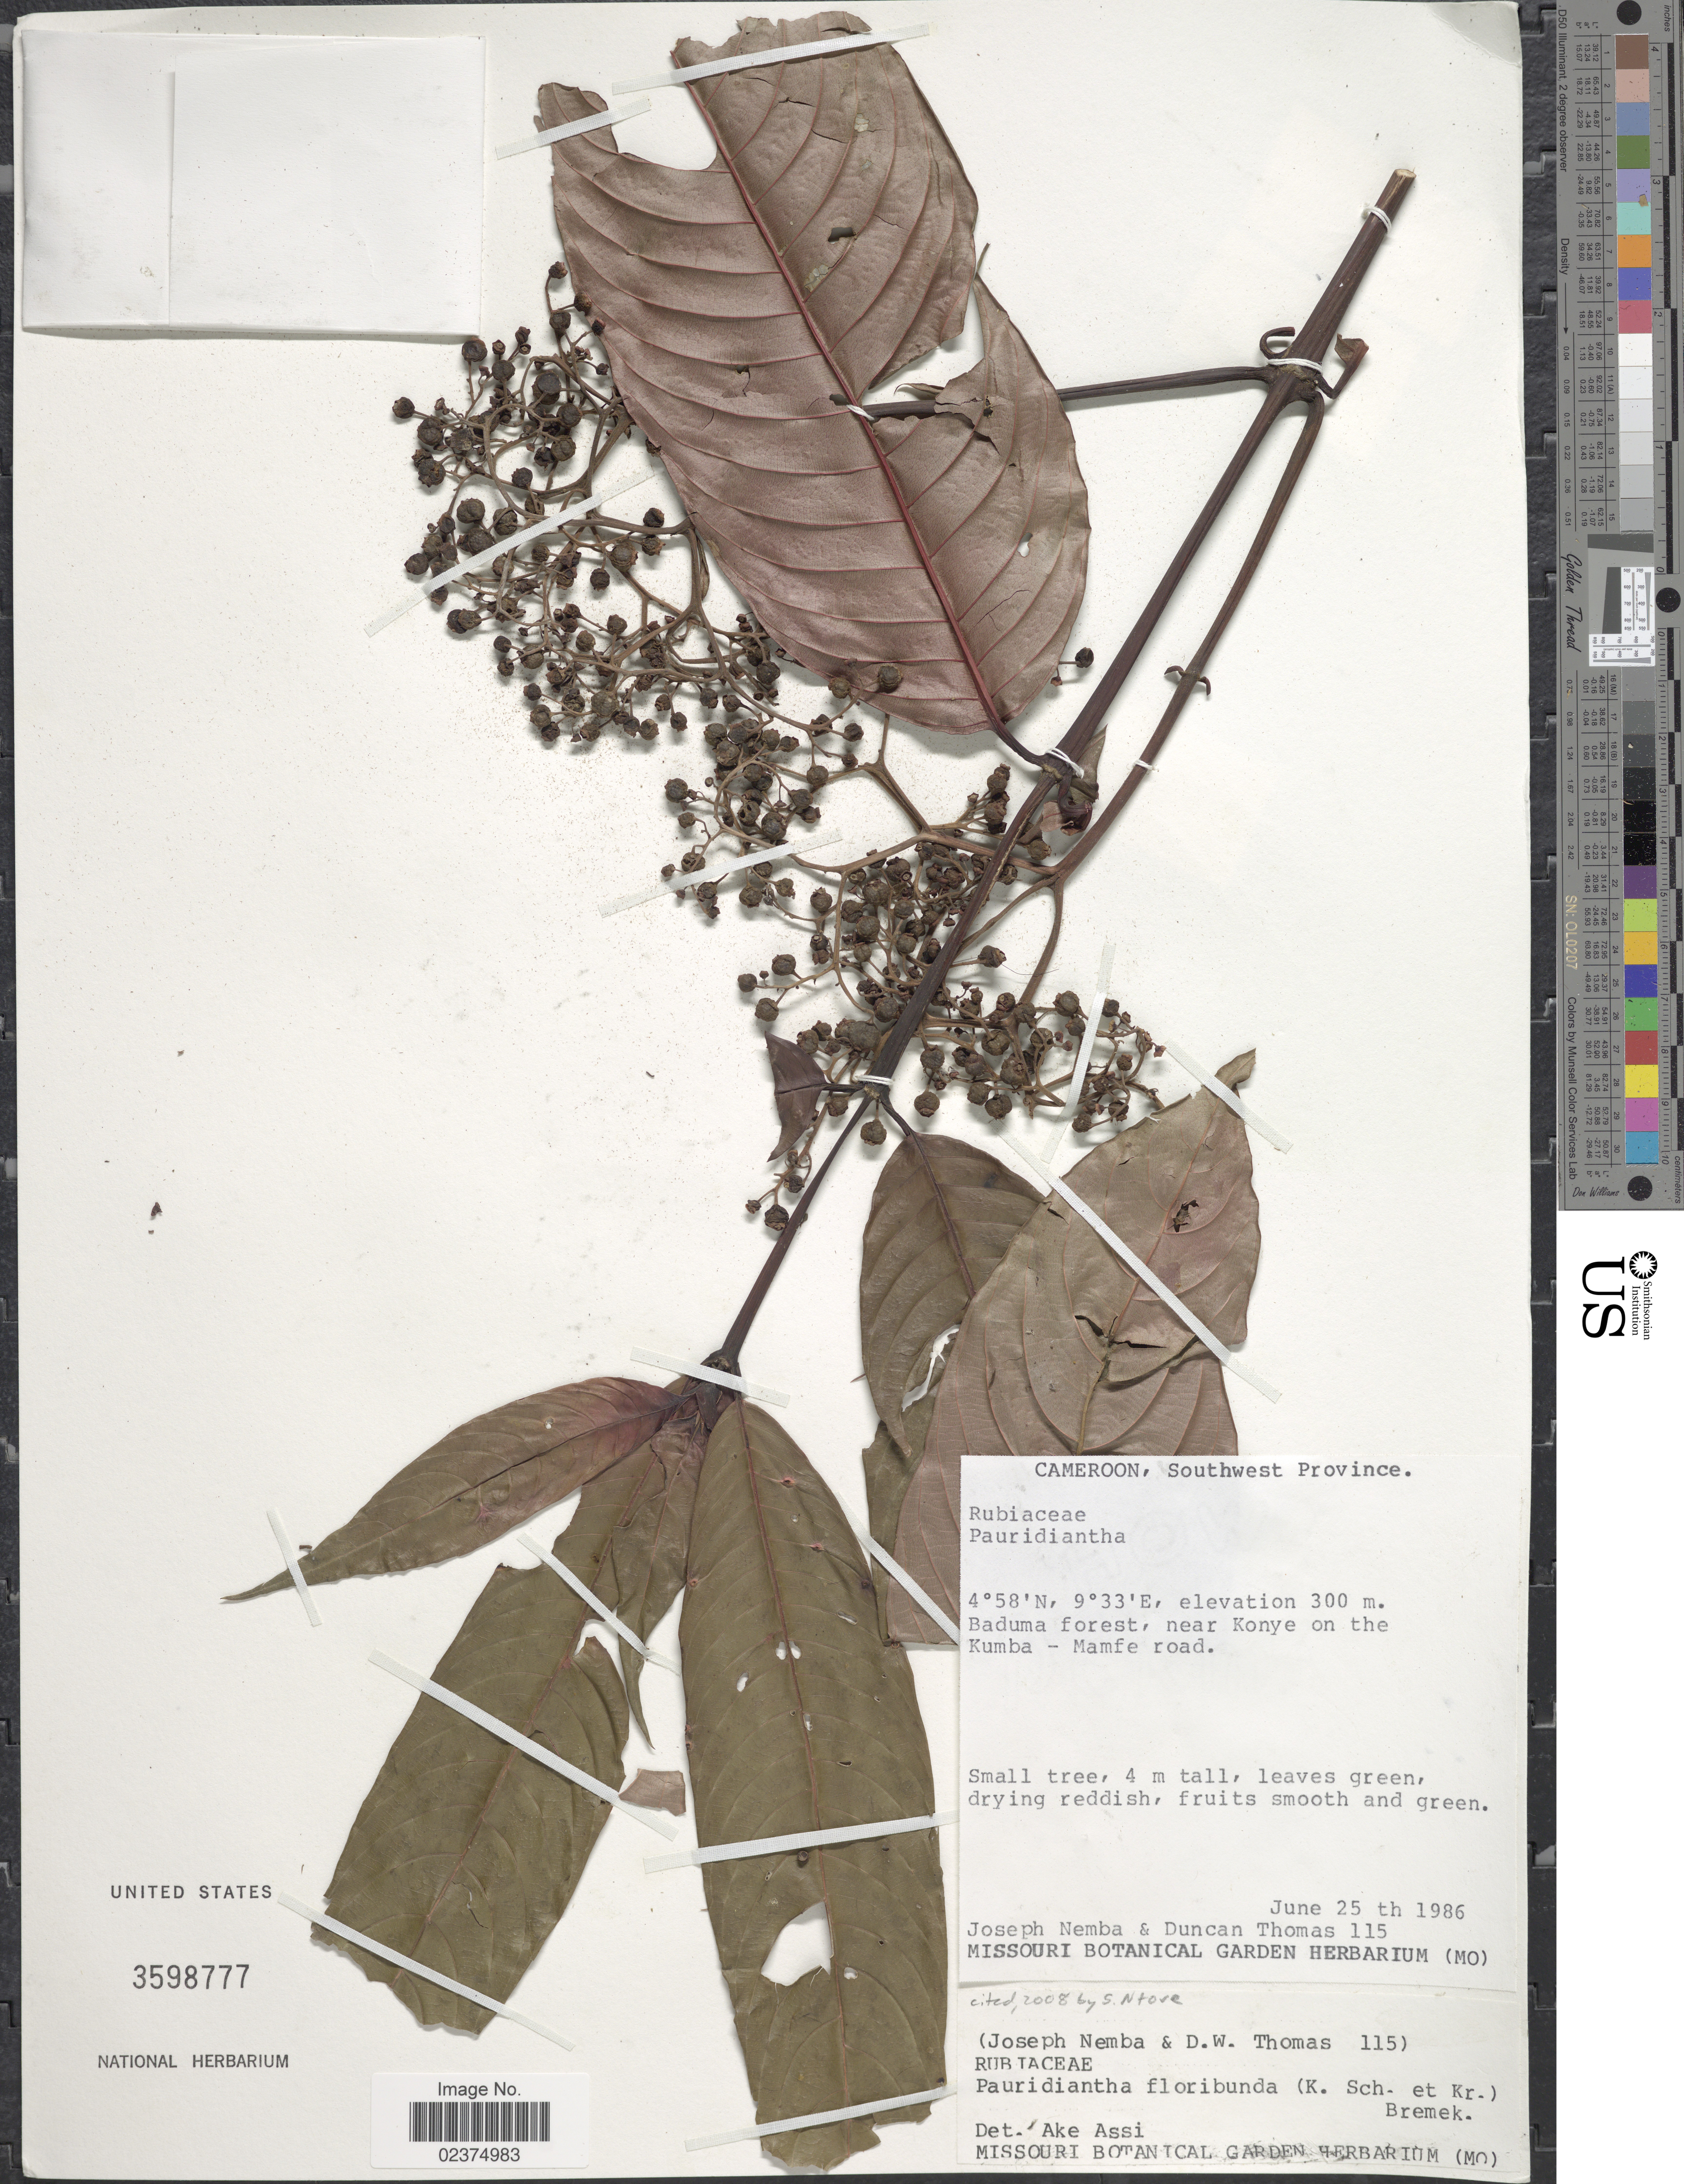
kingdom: Plantae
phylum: Tracheophyta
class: Magnoliopsida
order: Gentianales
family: Rubiaceae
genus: Pauridiantha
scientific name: Pauridiantha floribunda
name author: (K. Schum. & K. Krause) Bremek.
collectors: J. Nemba & D. W. Thomas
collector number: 115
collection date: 1986-06-25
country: Cameroon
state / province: Sud-Ouest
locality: Southwest Province, Baduma forest, near Konye on the Kumba-Mamfe road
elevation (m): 300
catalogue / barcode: US 3598777